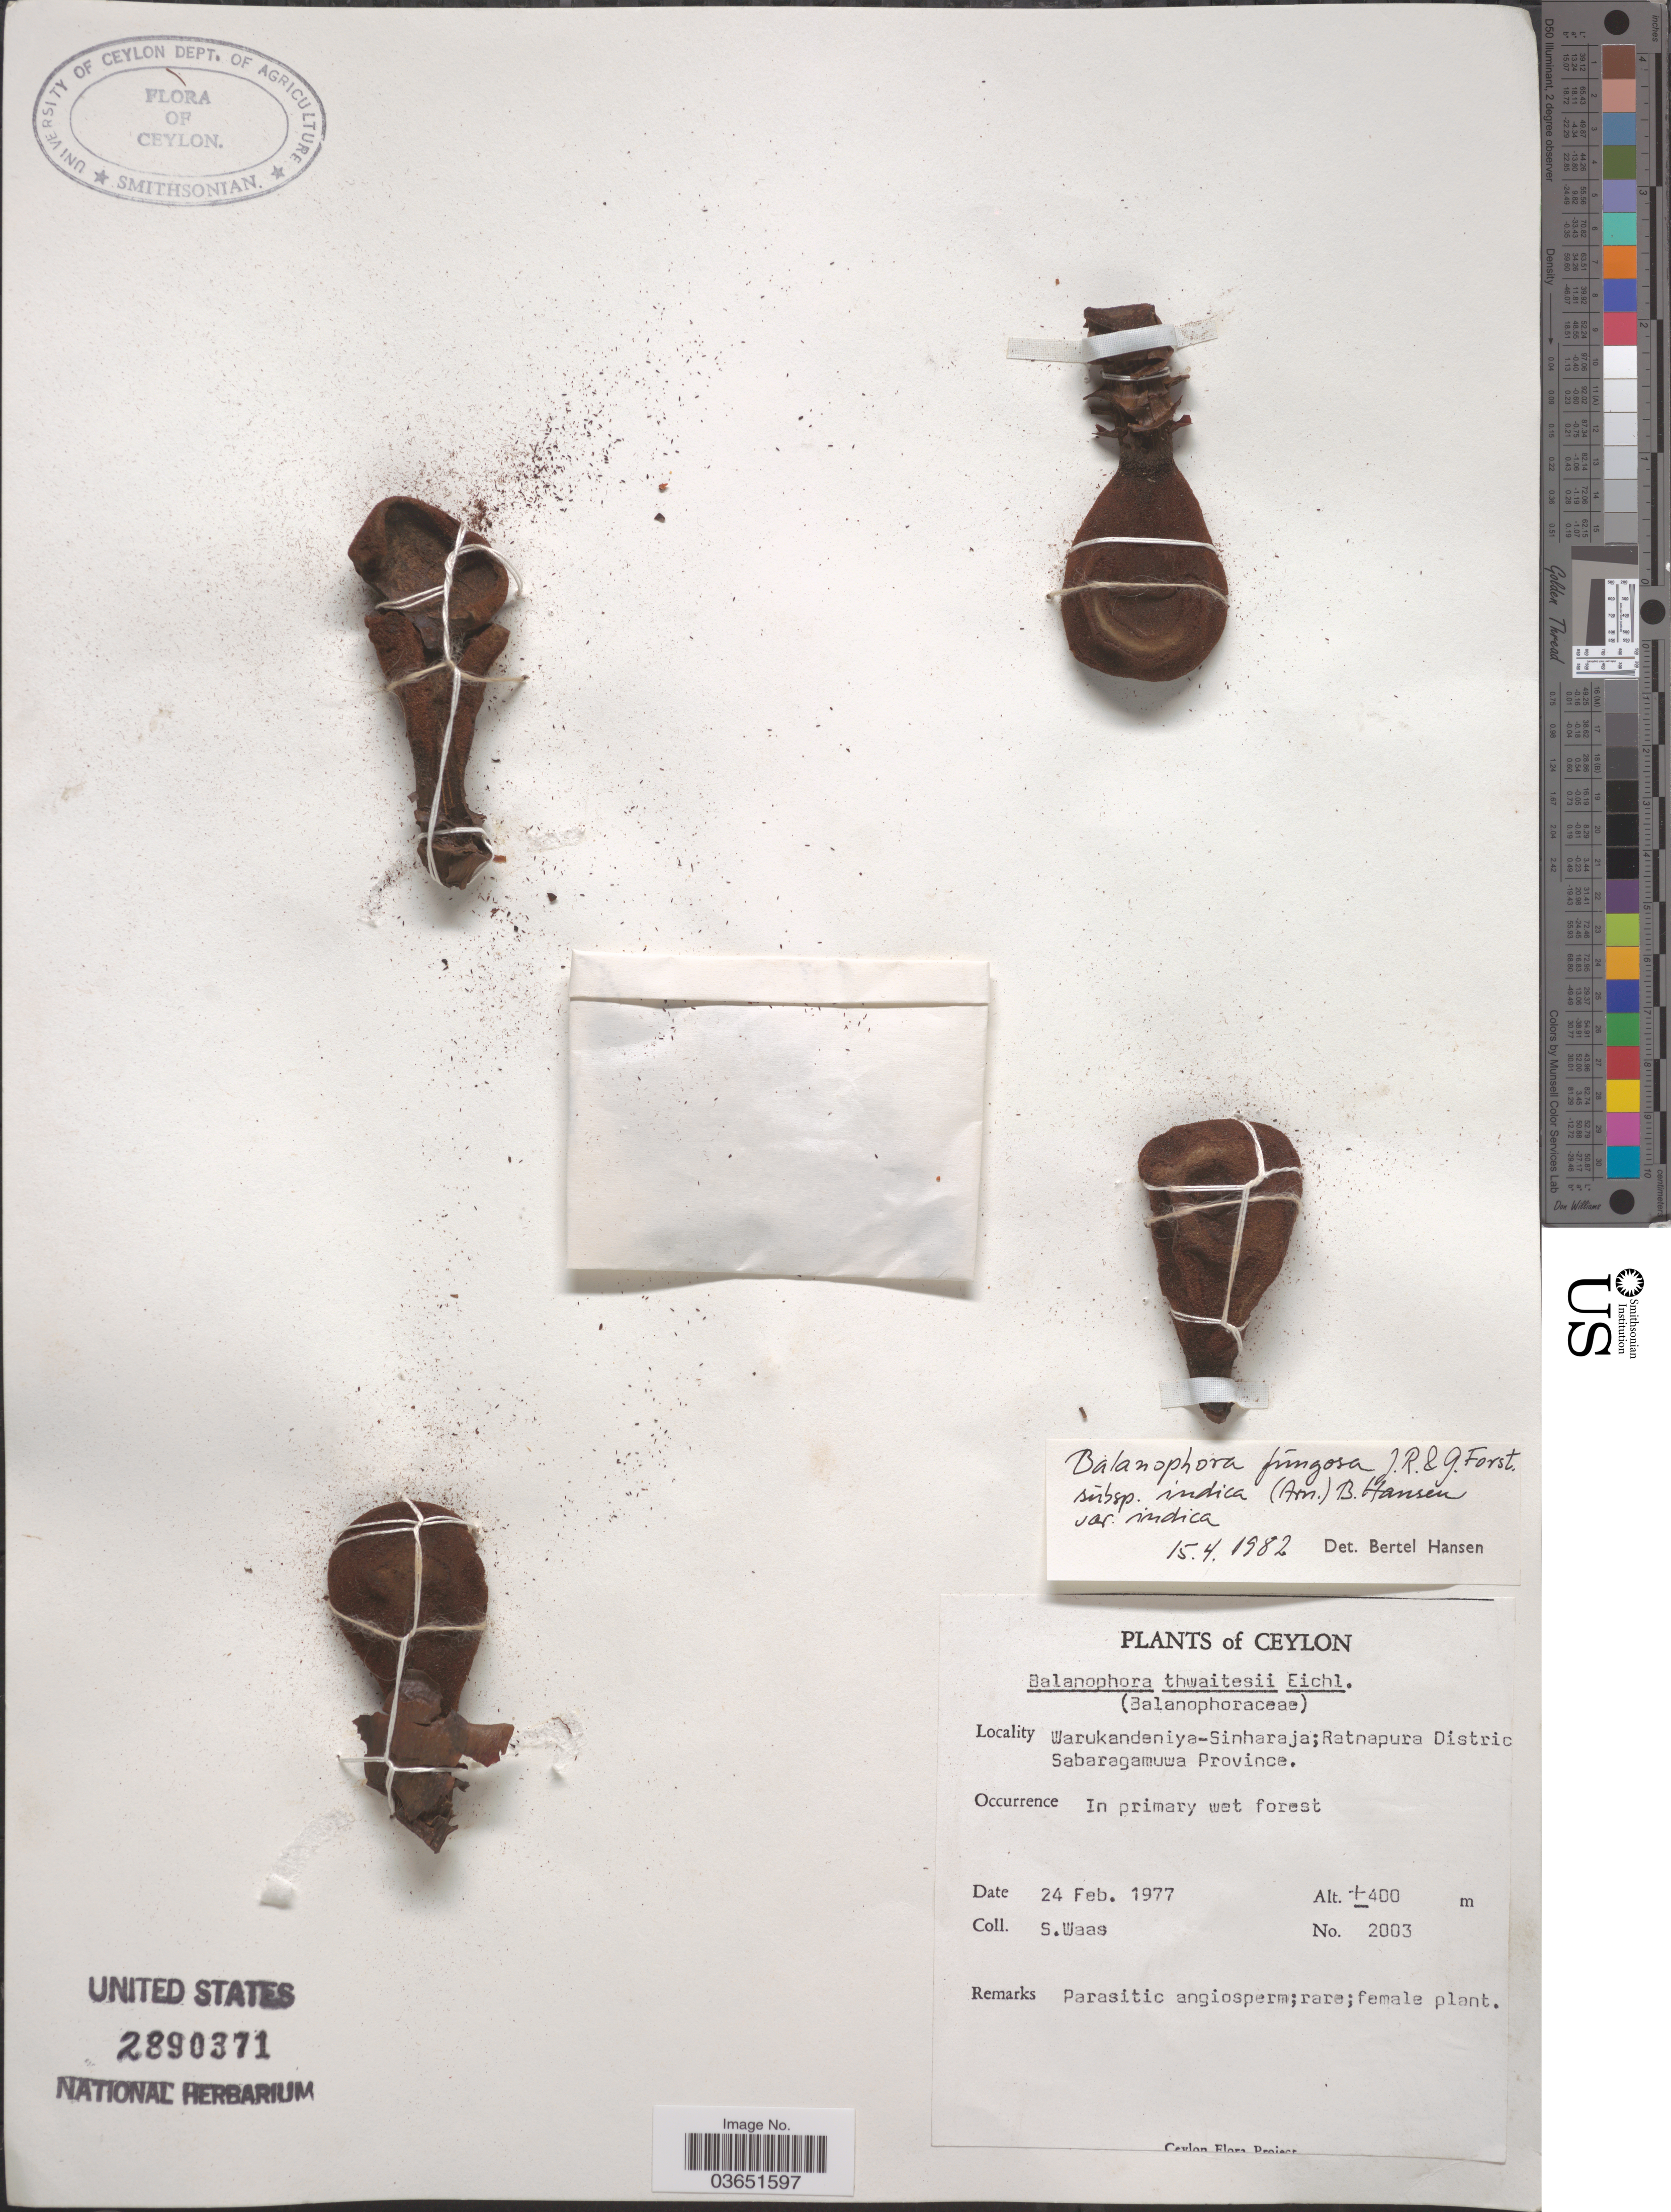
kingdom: Plantae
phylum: Tracheophyta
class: Magnoliopsida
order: Santalales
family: Balanophoraceae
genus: Balanophora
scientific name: Balanophora fungosa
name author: J.R. Forst. & G. Forst.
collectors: S. Waas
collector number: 2003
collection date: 1977-02-24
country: Sri Lanka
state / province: Sabaragamuwa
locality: Ceylon. Warukandeniya-Sinharaja; Ratnapura District.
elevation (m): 400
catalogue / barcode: US 2890371